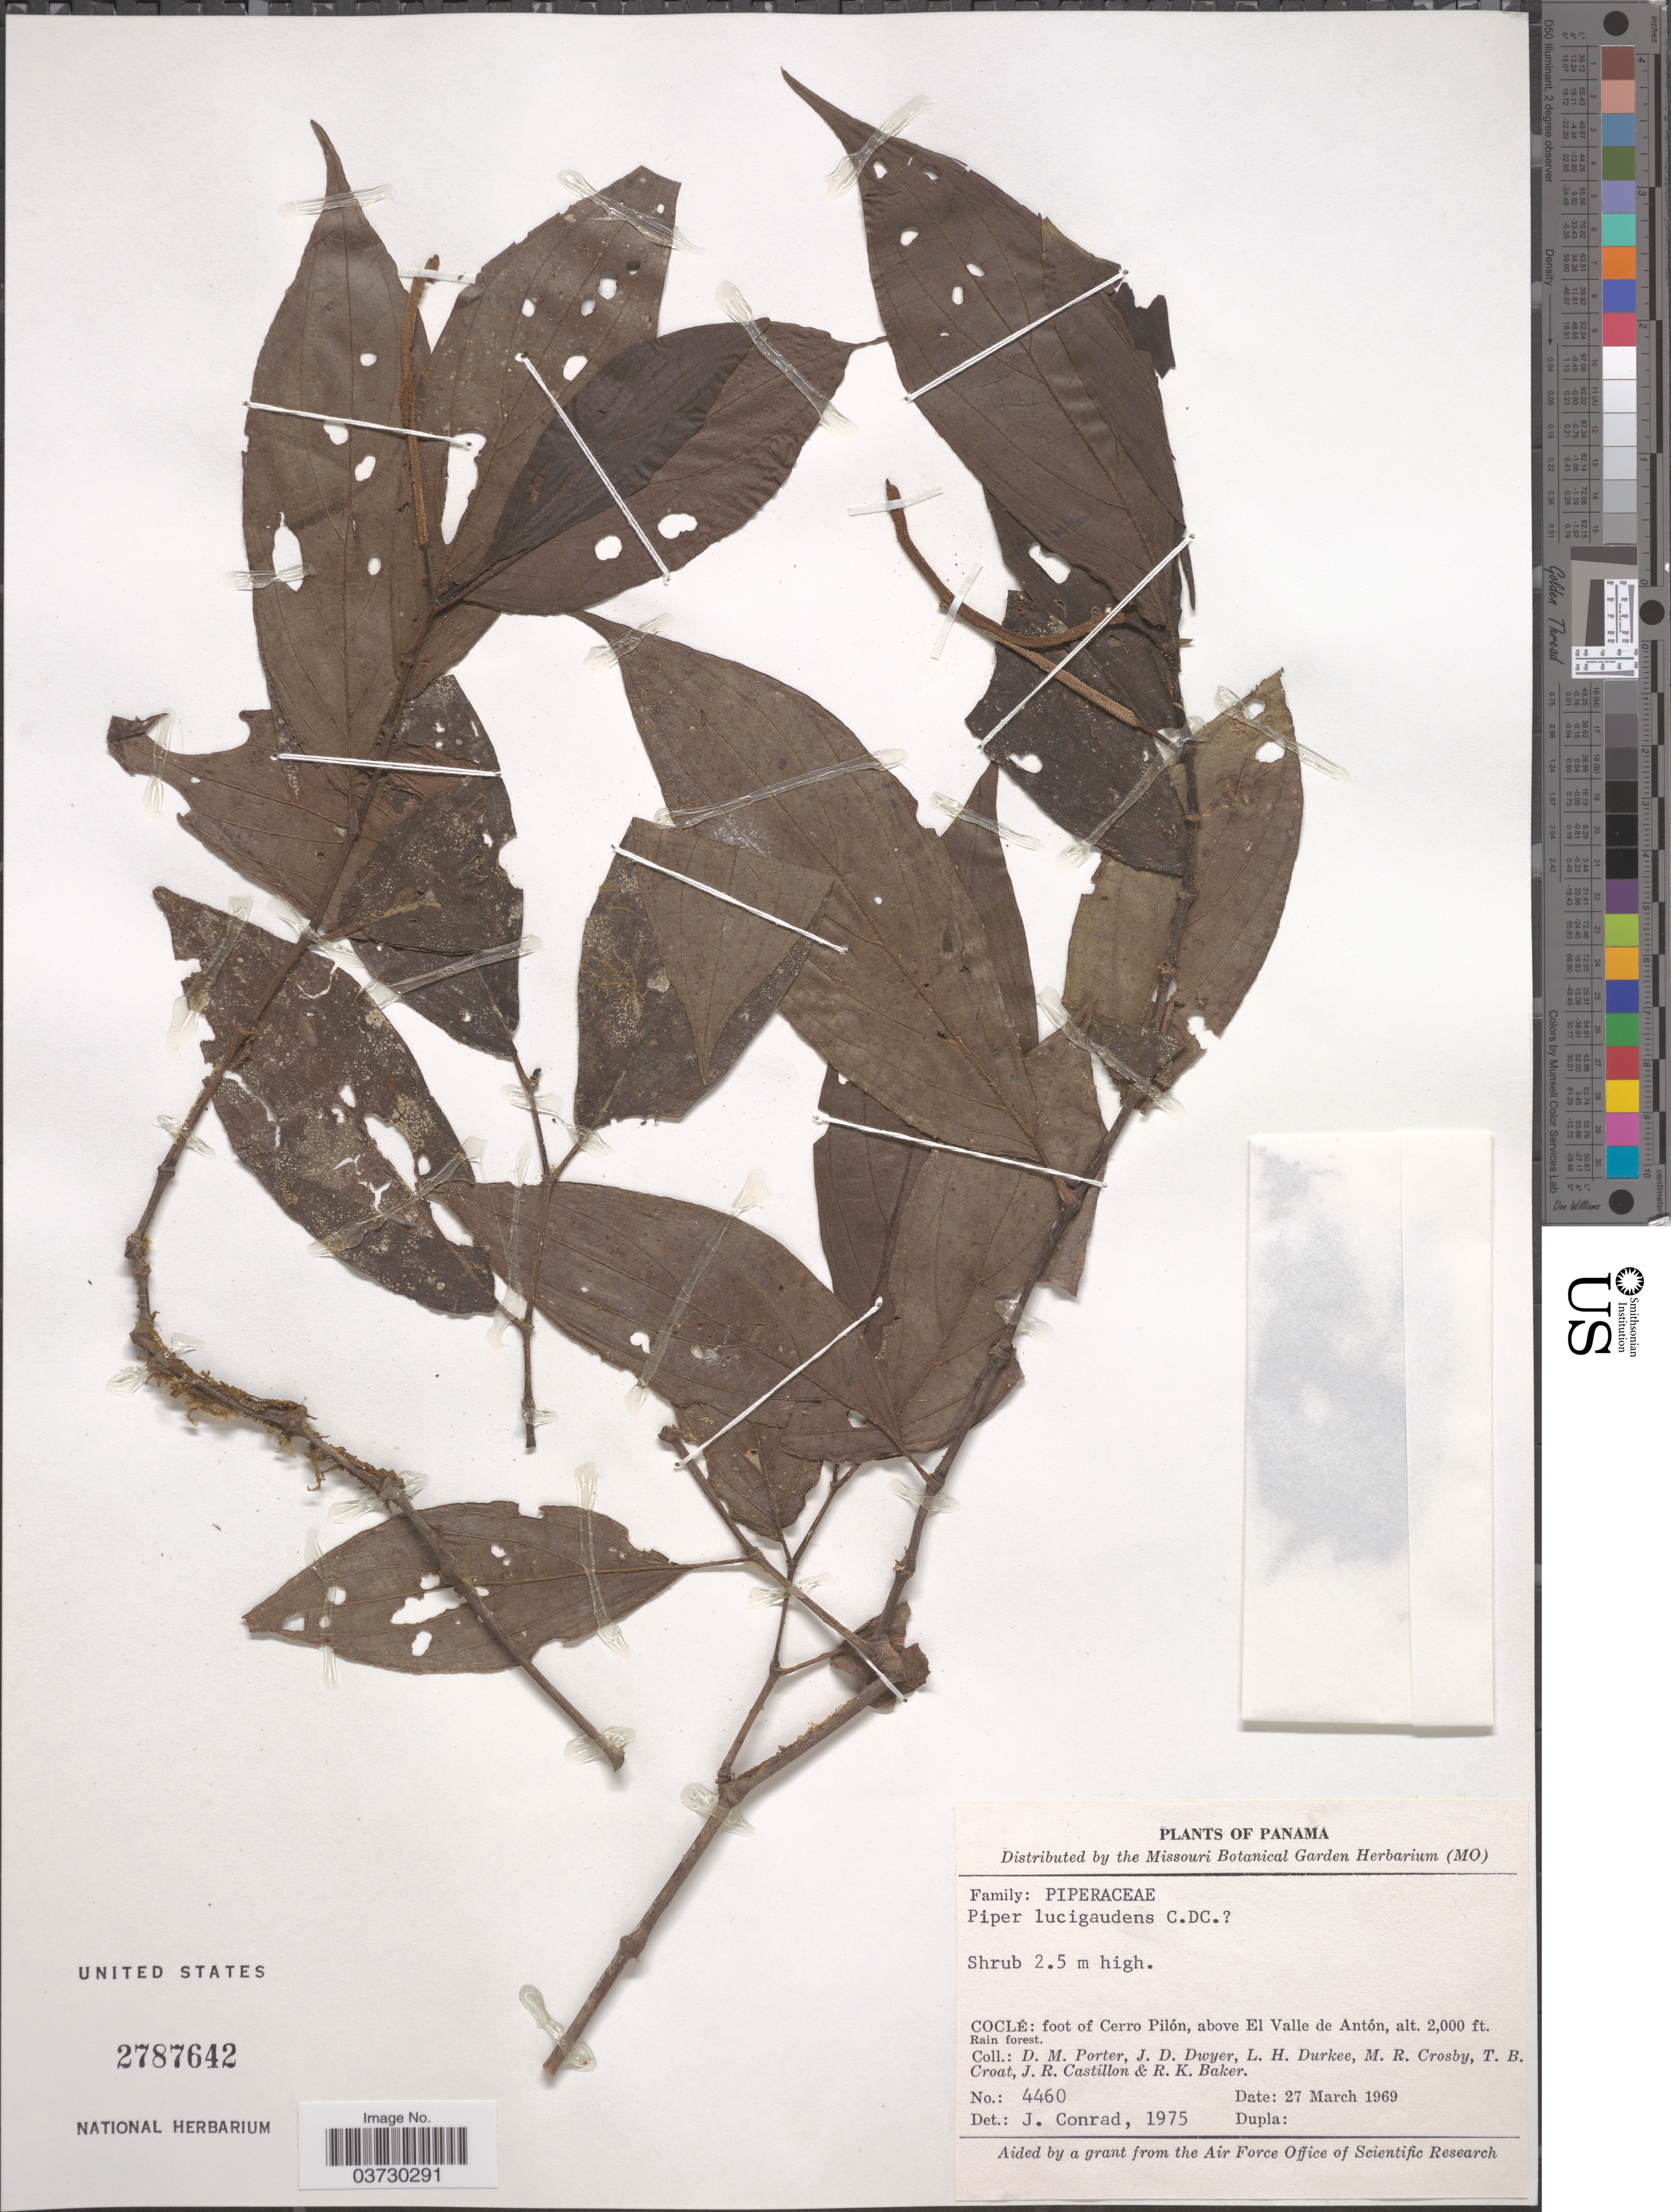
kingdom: Plantae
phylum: Tracheophyta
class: Magnoliopsida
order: Piperales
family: Piperaceae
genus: Piper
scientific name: Piper luciguadens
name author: C. DC.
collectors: D. Porter, J. D. Dwyer, L. H. Durkee, M. R. Crosby & et al.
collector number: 4460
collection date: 1969-03-27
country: Panama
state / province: Cocle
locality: Foot of Cerro Pilón, above El Valle de Antón.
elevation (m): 610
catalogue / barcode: US 2787462